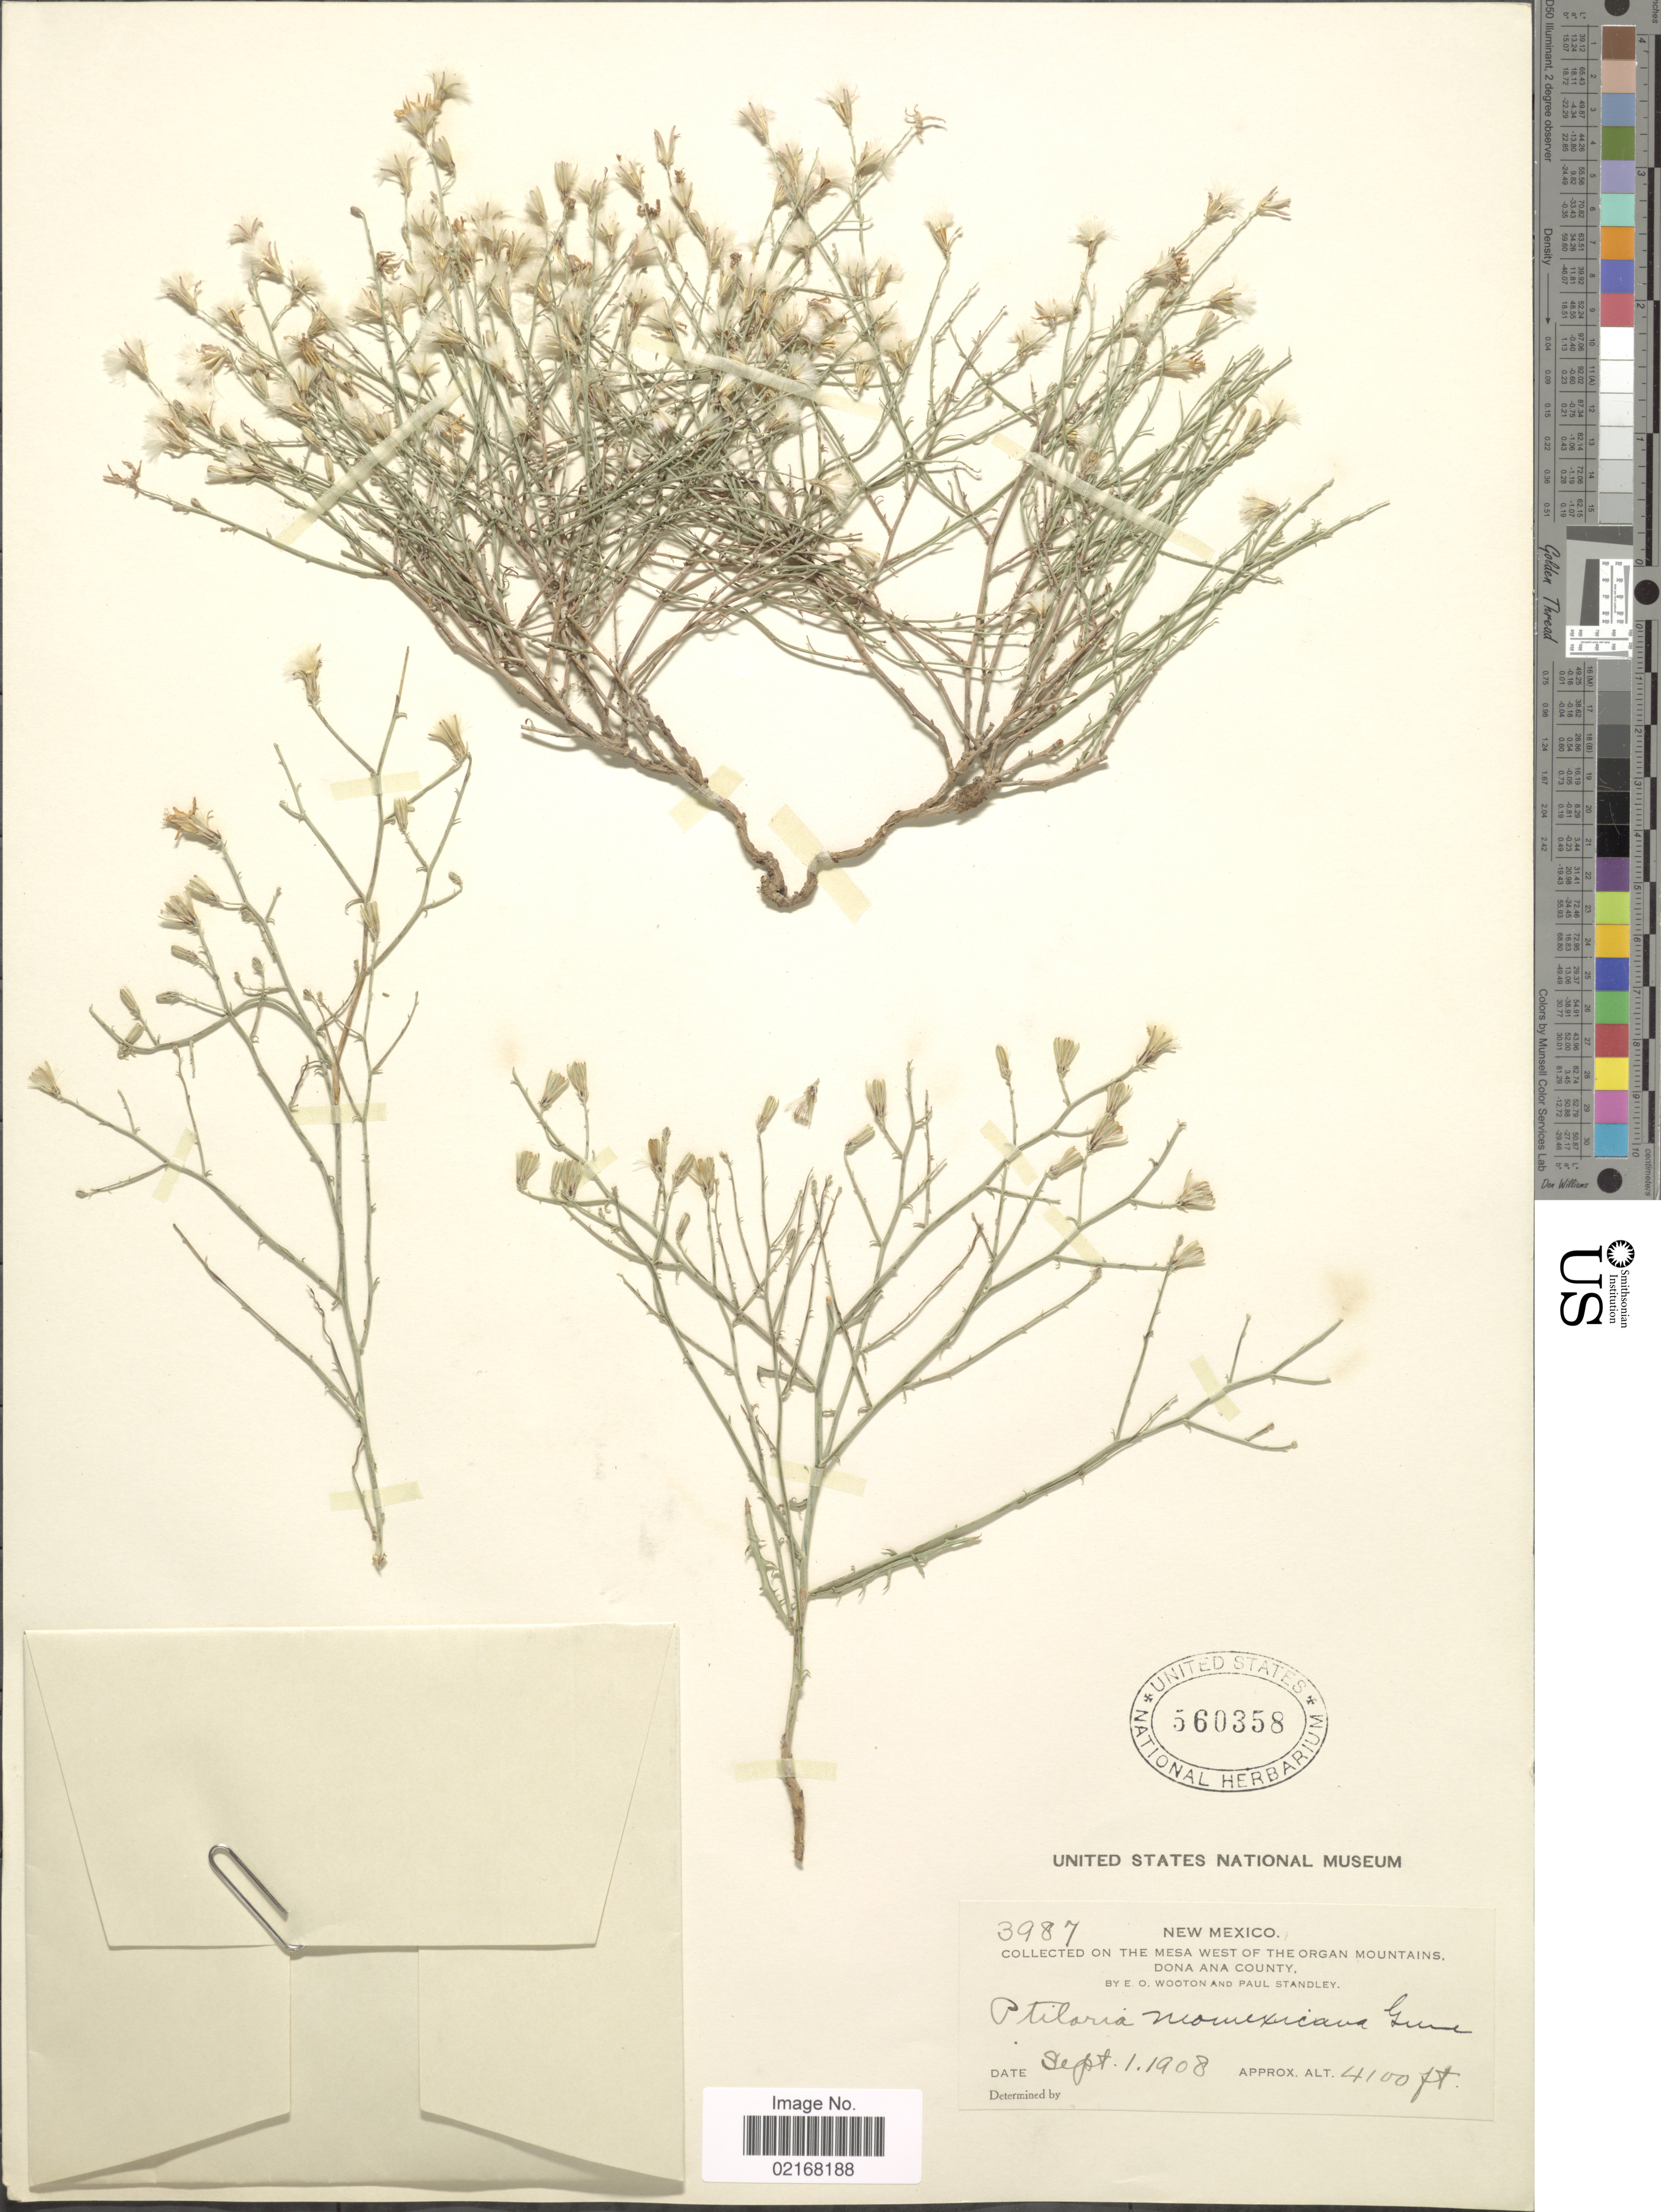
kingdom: Plantae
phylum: Tracheophyta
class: Magnoliopsida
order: Asterales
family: Asteraceae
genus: Stephanomeria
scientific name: Stephanomeria tenuifolia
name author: (Torr.) H.M. Hall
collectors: E. O. Wooton & P. C. Standley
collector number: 3987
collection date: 1908-09-01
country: United States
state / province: New Mexico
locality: On the Mesa West of the Organ Mountains, Dona Ana County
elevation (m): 1250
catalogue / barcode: US 560358